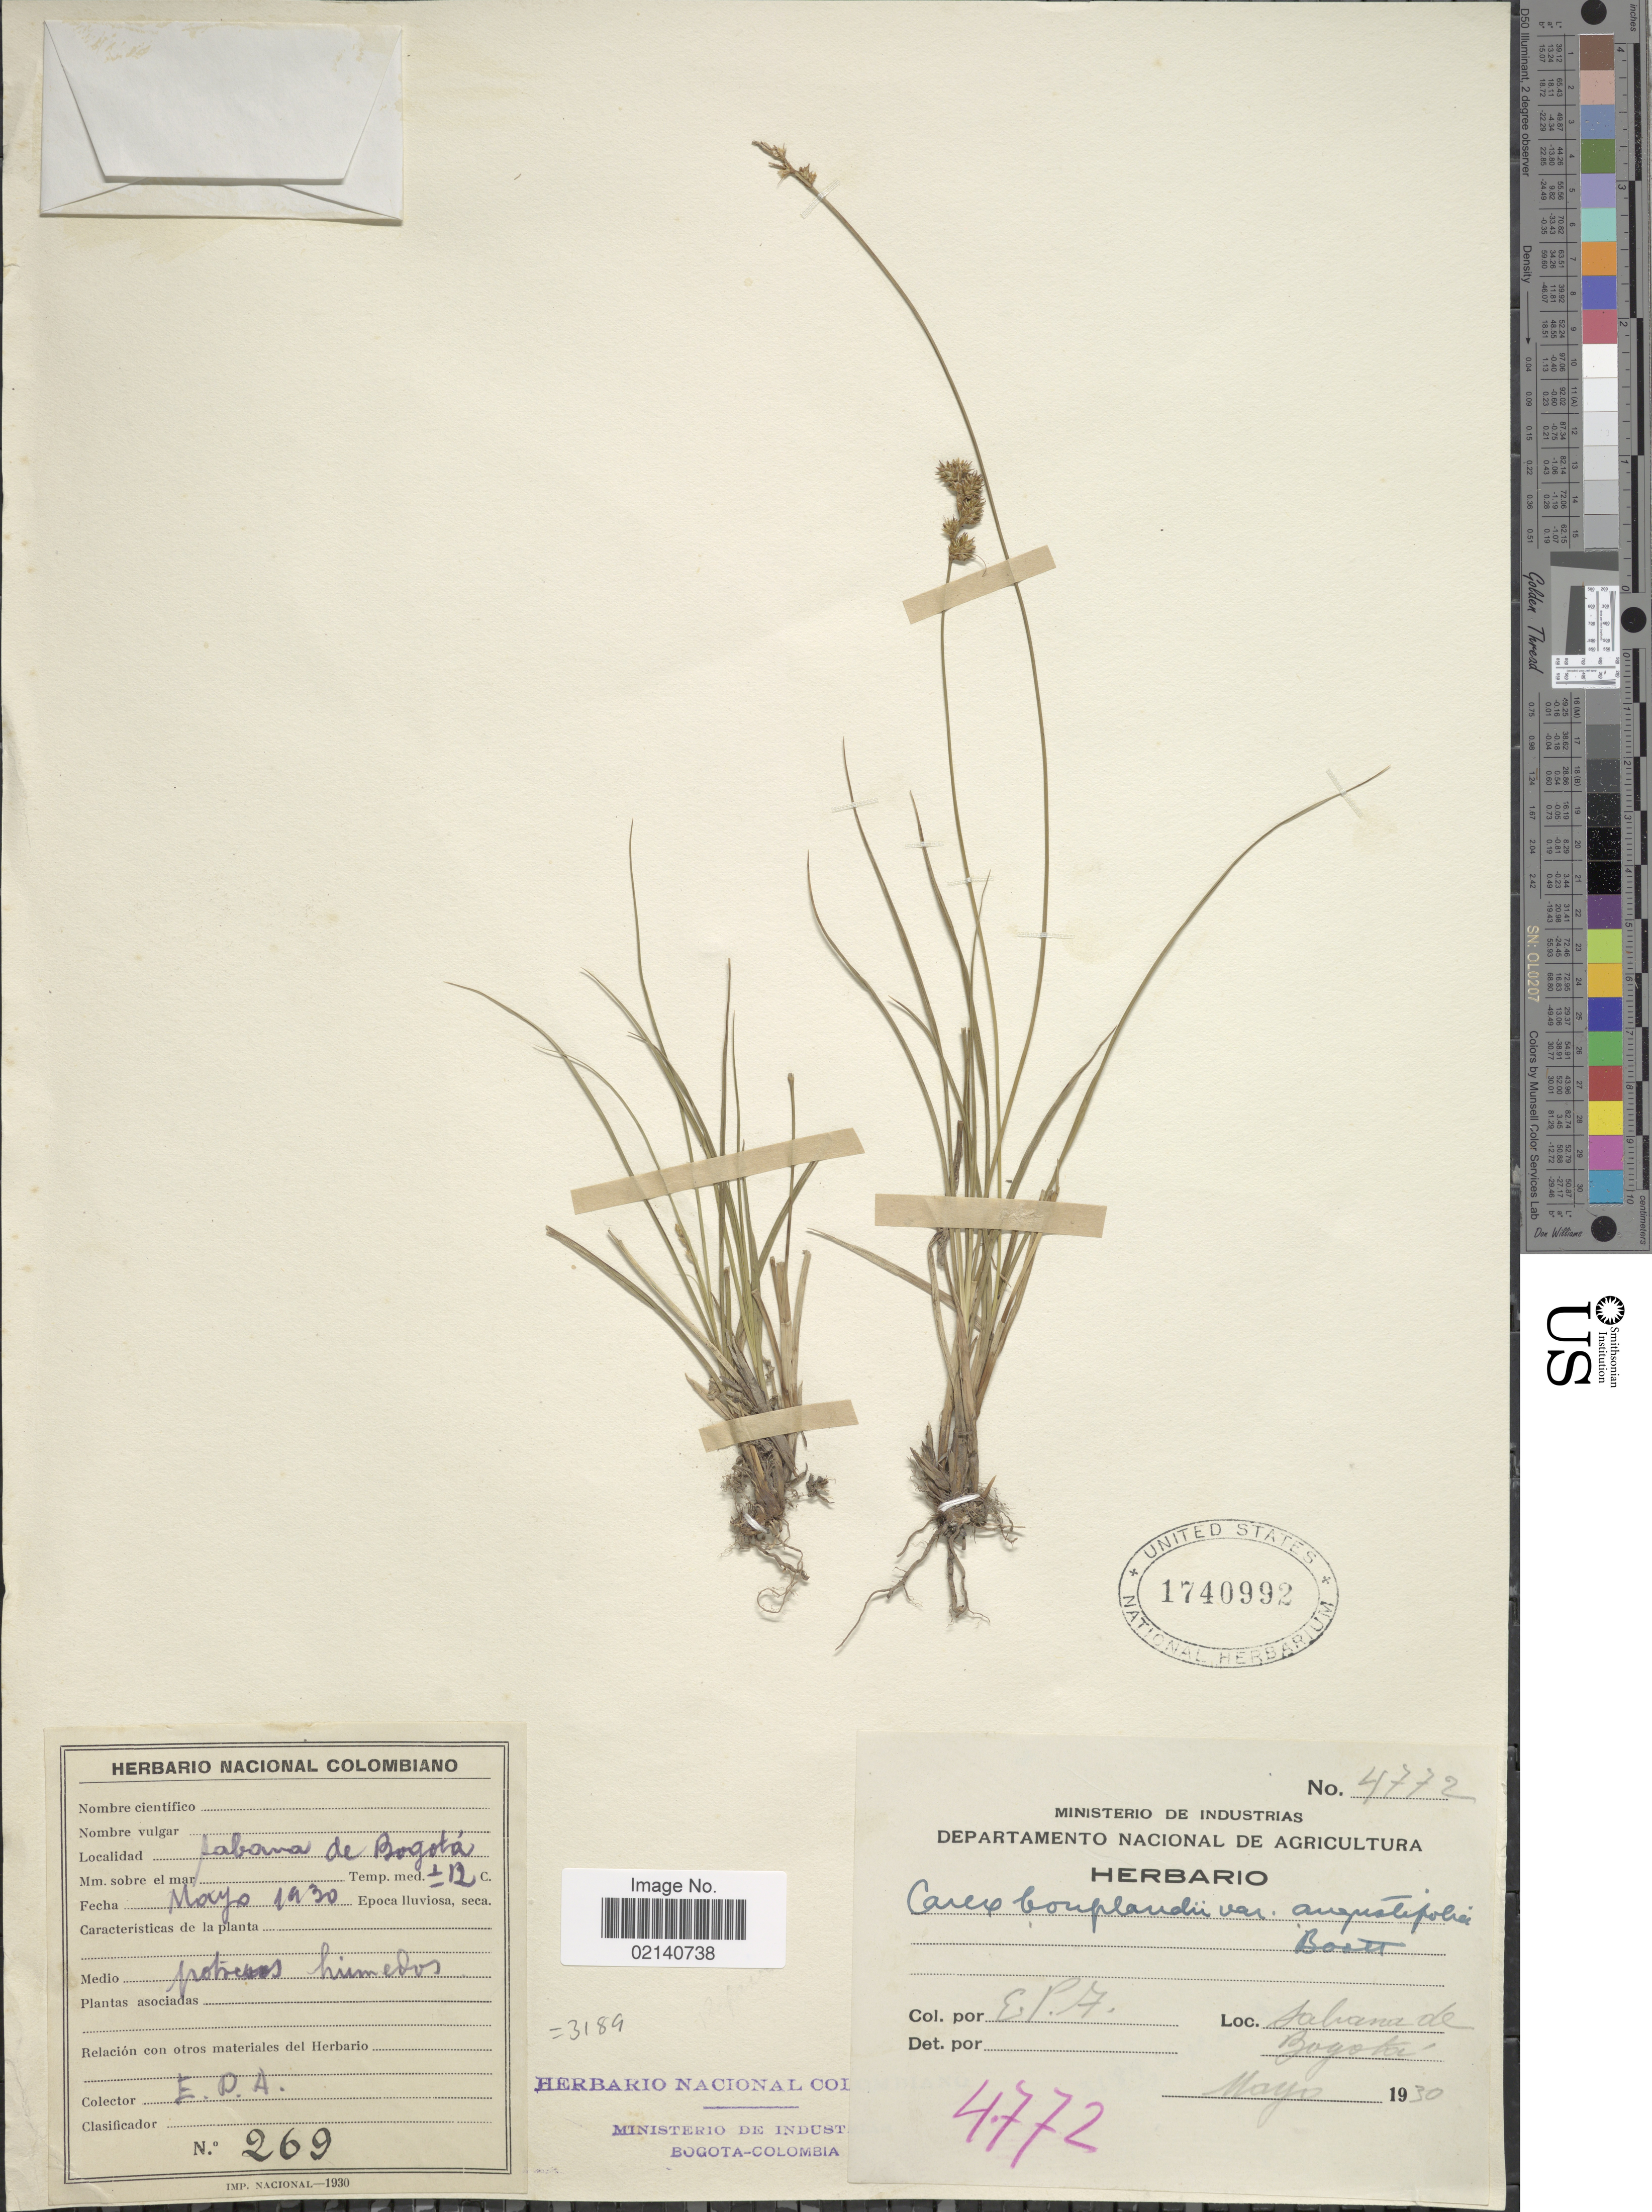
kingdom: Plantae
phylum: Tracheophyta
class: Liliopsida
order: Poales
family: Cyperaceae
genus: Carex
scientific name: Carex bonplandii var. angustifolia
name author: Boott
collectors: E. Pérez Arbeláez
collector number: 269/4772+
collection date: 1930-05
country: Colombia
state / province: Bogota D.C.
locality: Sabana de Bogota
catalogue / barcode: US 1740992